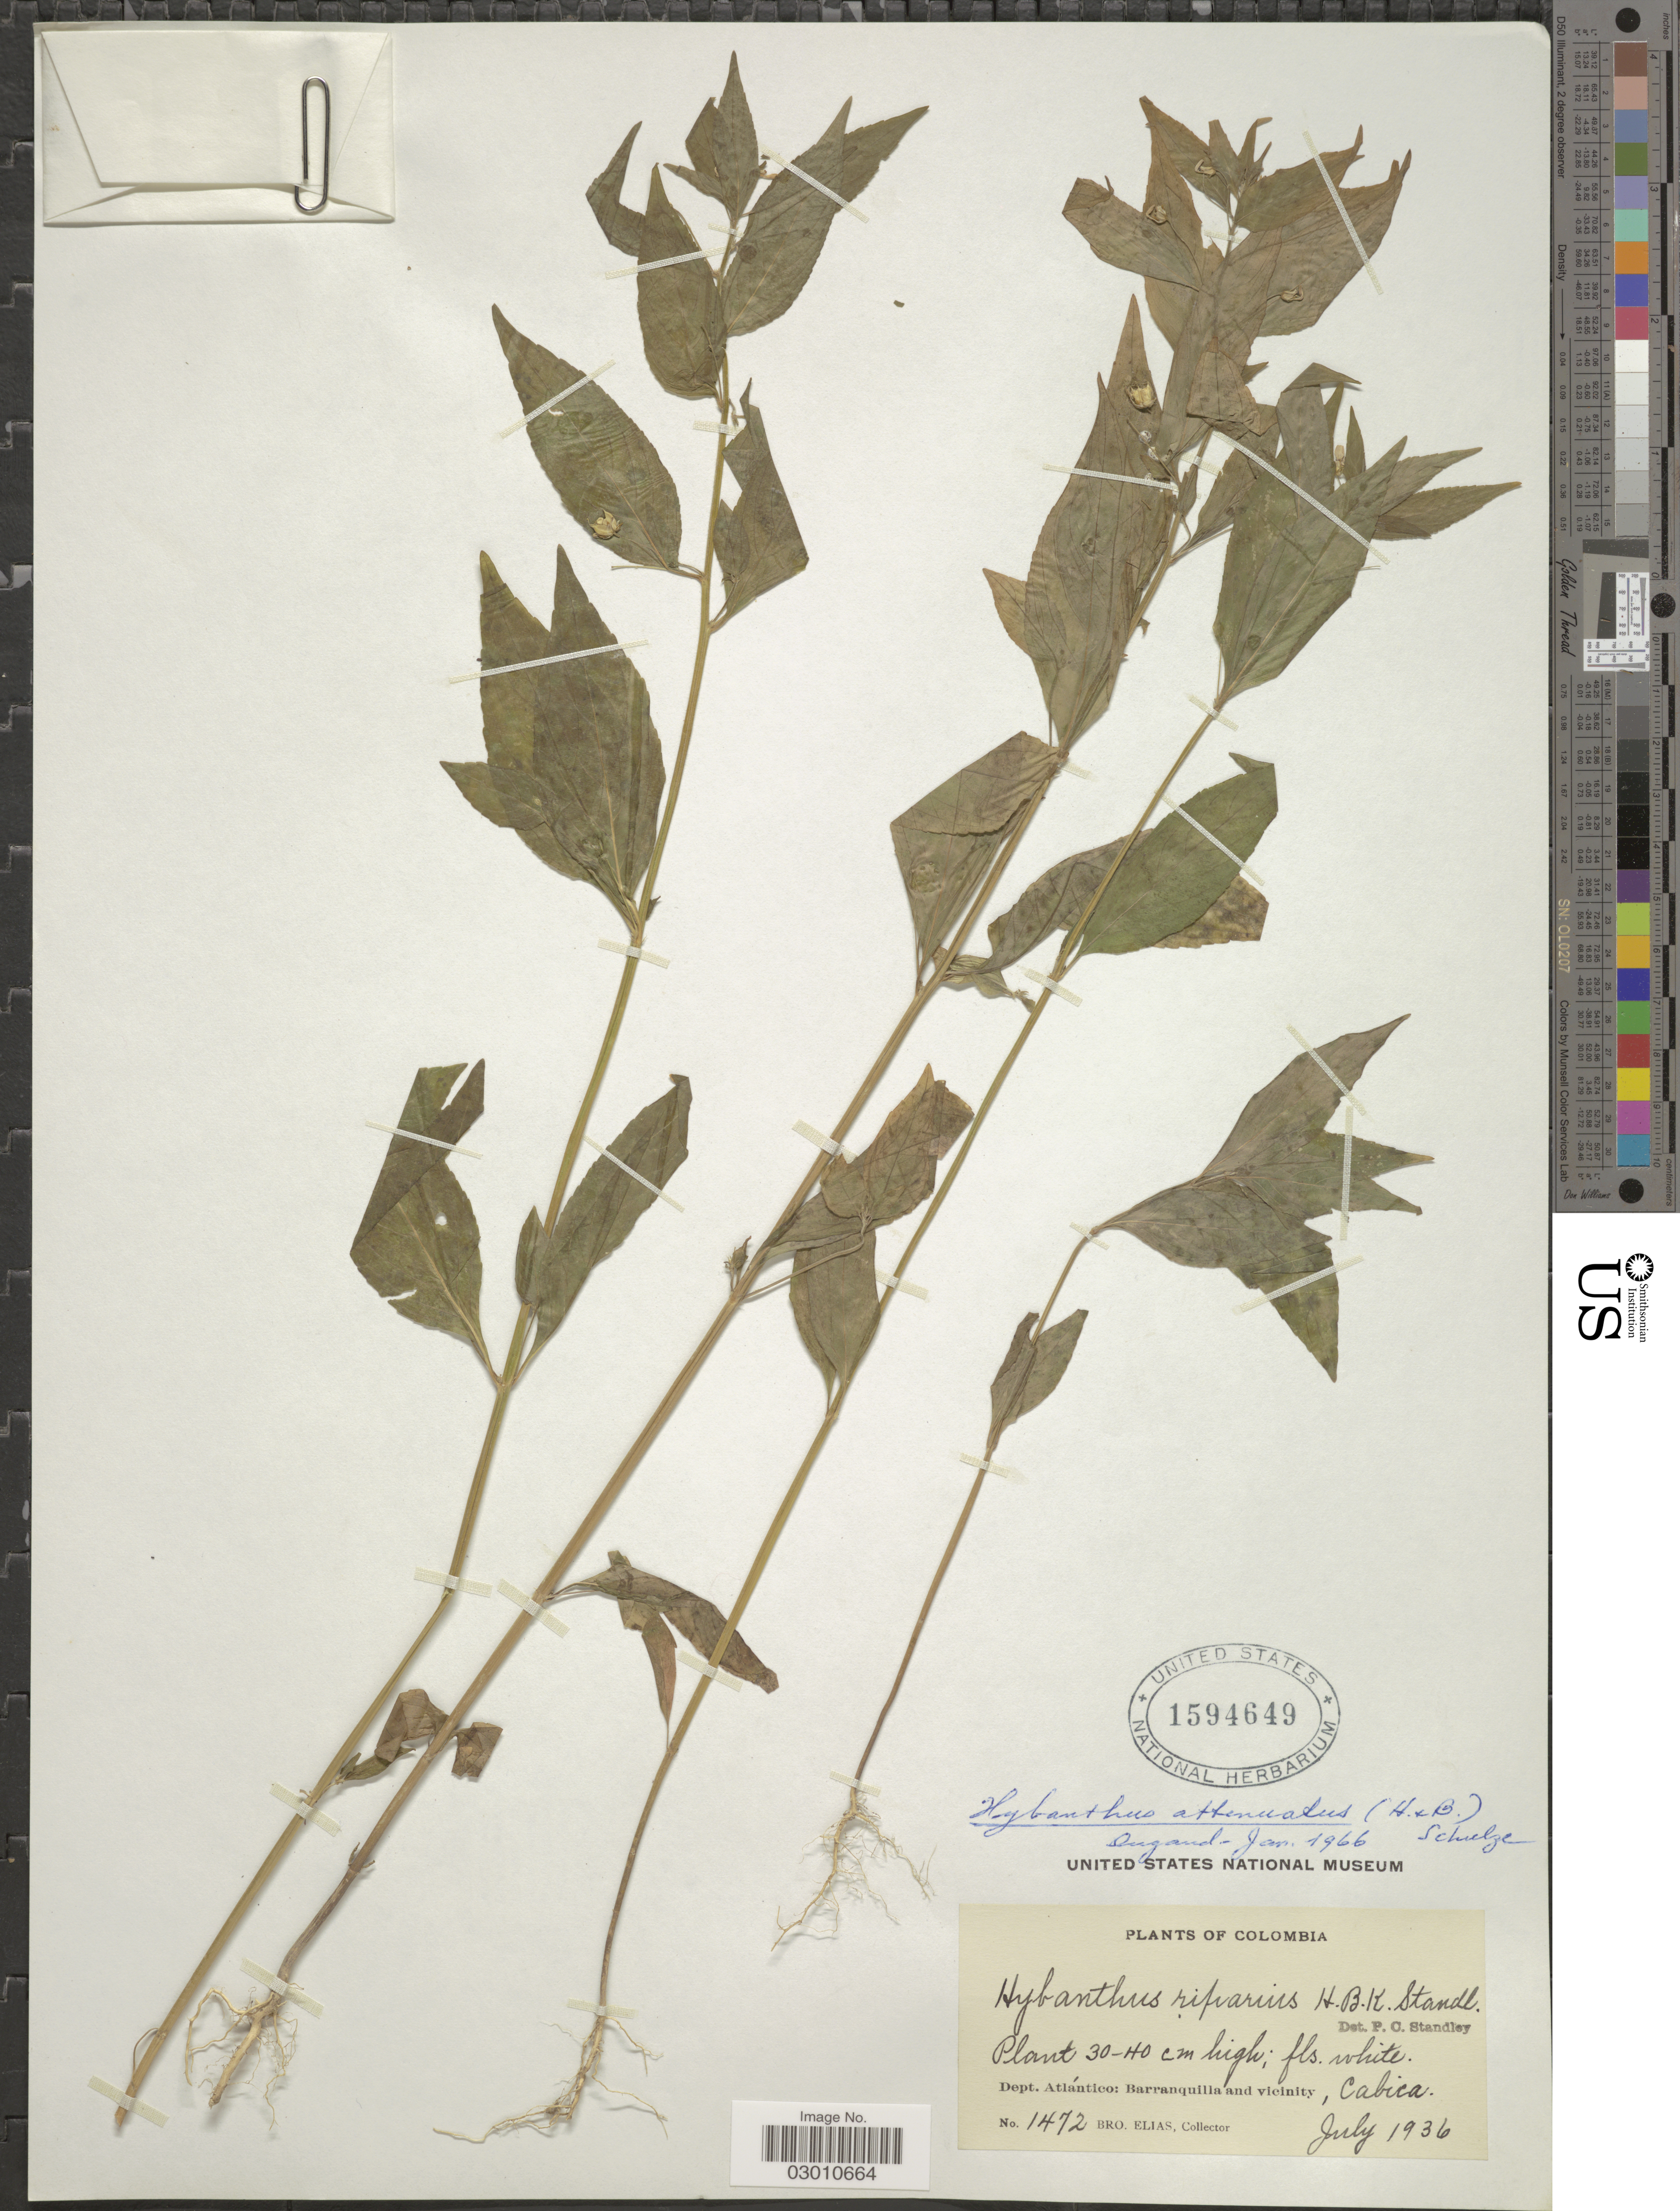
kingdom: Plantae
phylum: Tracheophyta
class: Magnoliopsida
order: Malpighiales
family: Violaceae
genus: Pombalia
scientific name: Pombalia attenuata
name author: (Humb. & Bonpl. ex Willd.) Paula-Souza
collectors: Bro. Elias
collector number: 1472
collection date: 1936-07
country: Colombia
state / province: Atlántico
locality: Dept. Atlántico: Barranquilla and vicinity, Cabica.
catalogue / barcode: US 1594649